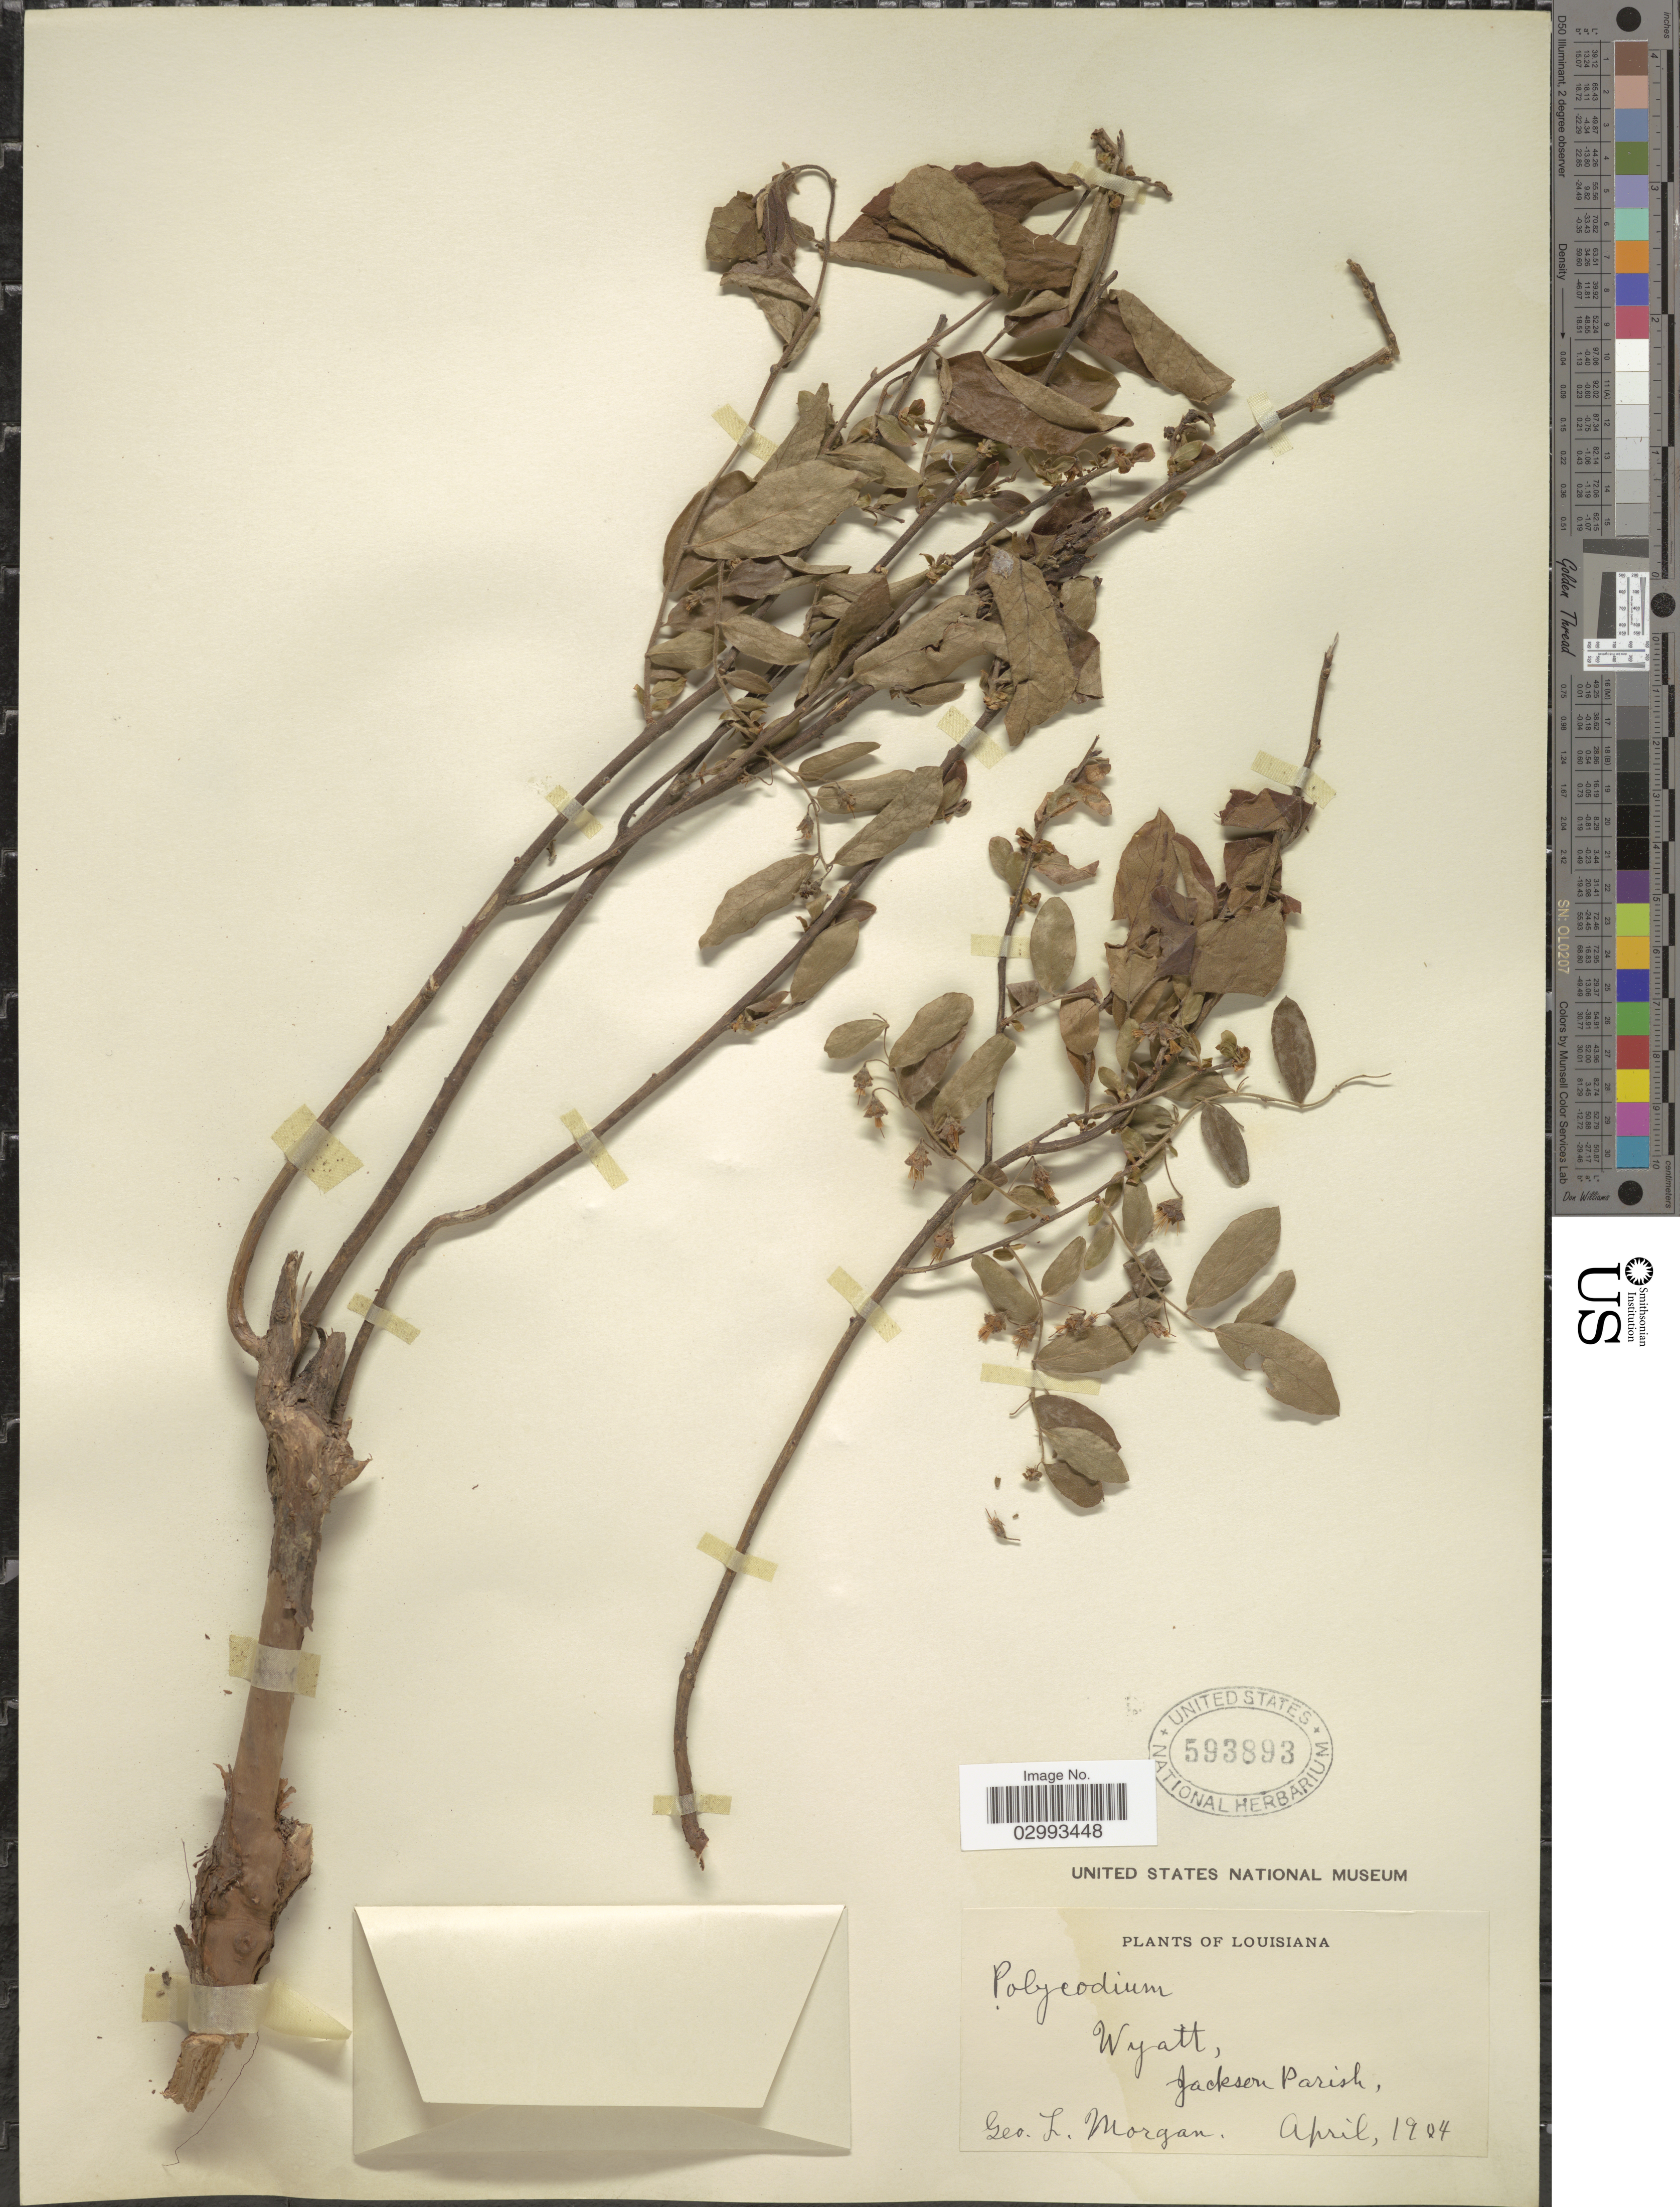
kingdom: Plantae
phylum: Tracheophyta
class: Magnoliopsida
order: Ericales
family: Ericaceae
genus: Polycodium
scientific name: Polycodium sp.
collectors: G. Morgan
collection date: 1904-04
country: United States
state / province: Louisiana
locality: Wyatt, Jackson Parish.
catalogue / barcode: US 593893